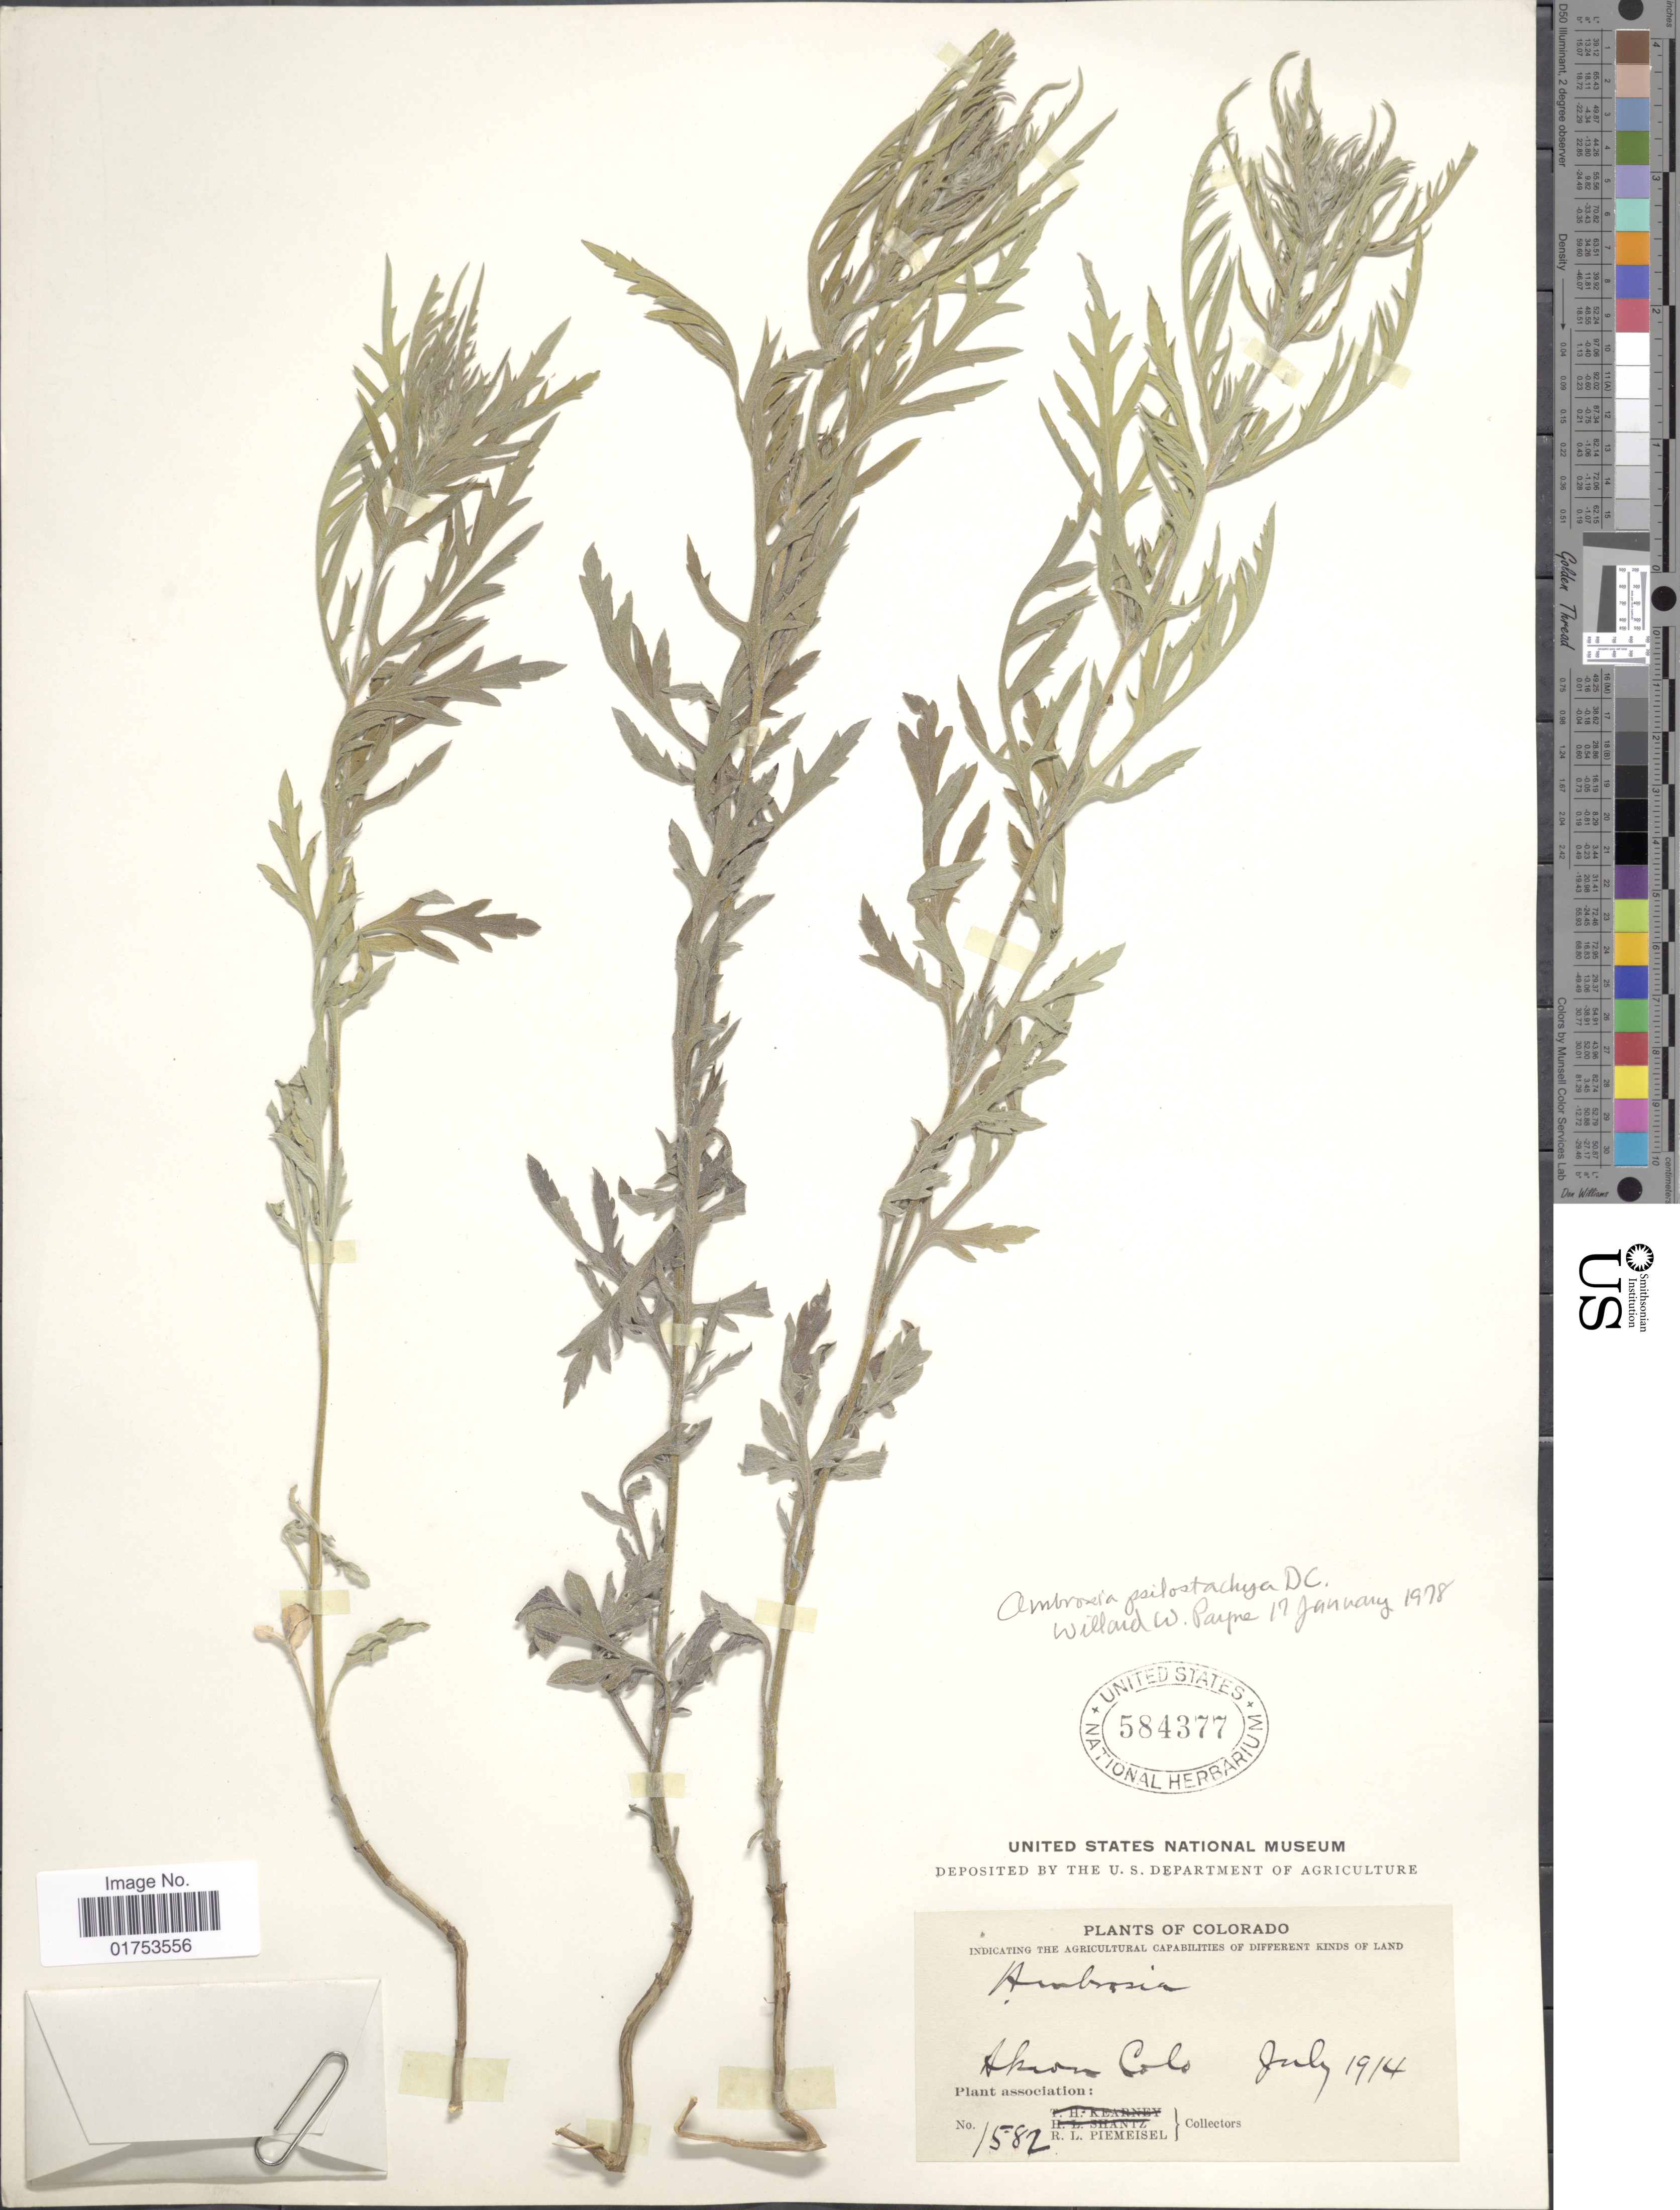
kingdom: Plantae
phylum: Tracheophyta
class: Magnoliopsida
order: Asterales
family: Asteraceae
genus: Ambrosia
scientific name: Ambrosia psilostachya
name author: DC.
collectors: R. L. Piemeisel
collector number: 1582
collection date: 1914-07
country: United States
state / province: Colorado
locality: Apron Colo.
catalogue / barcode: US 584377